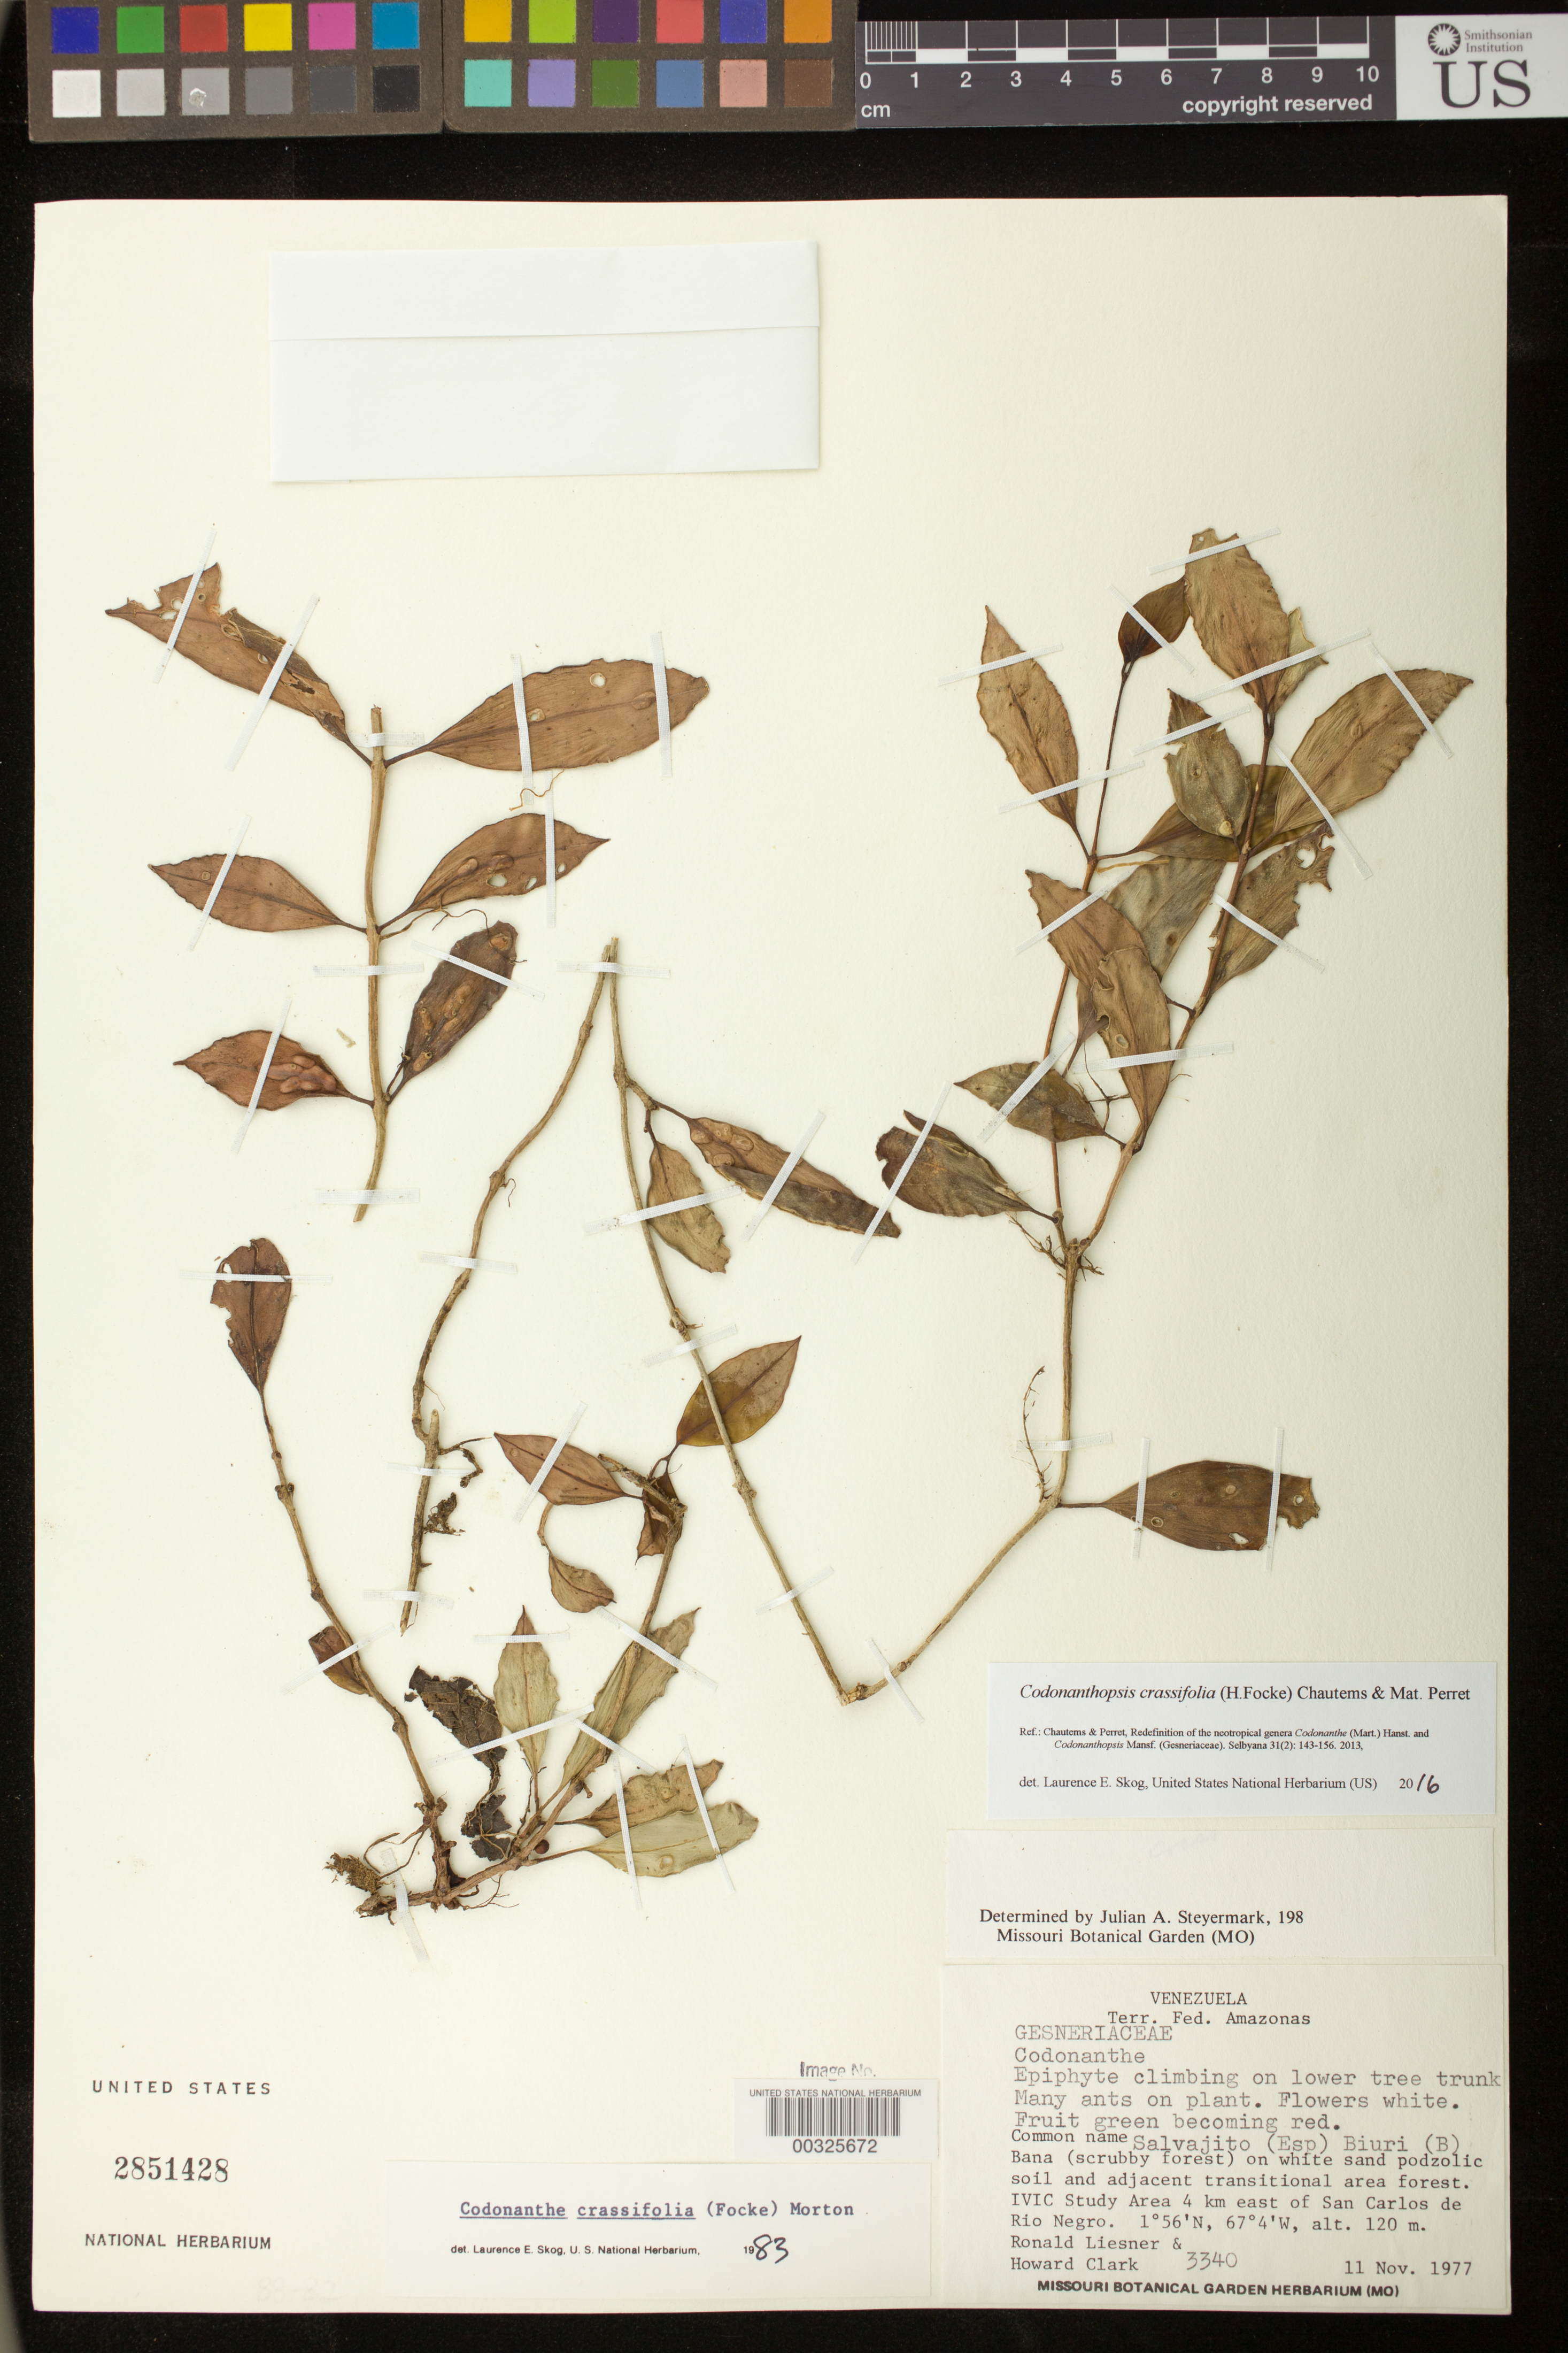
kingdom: Plantae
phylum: Tracheophyta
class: Magnoliopsida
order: Lamiales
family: Gesneriaceae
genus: Codonanthopsis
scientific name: Codonanthopsis crassifolia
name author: (H. Focke) Chautems & Mat.Perret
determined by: Skog, Laurence E.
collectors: R. L. Liesner & H. Clark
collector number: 3340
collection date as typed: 11 Nov 1977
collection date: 1977-11-11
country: Venezuela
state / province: Amazonas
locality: IVIC study area 4 km E of San Carlos de Rio Negro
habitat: Bana (scrubby forest) on white sand podzolic soil and adjacent transitional area forest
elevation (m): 120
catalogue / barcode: US 2851428